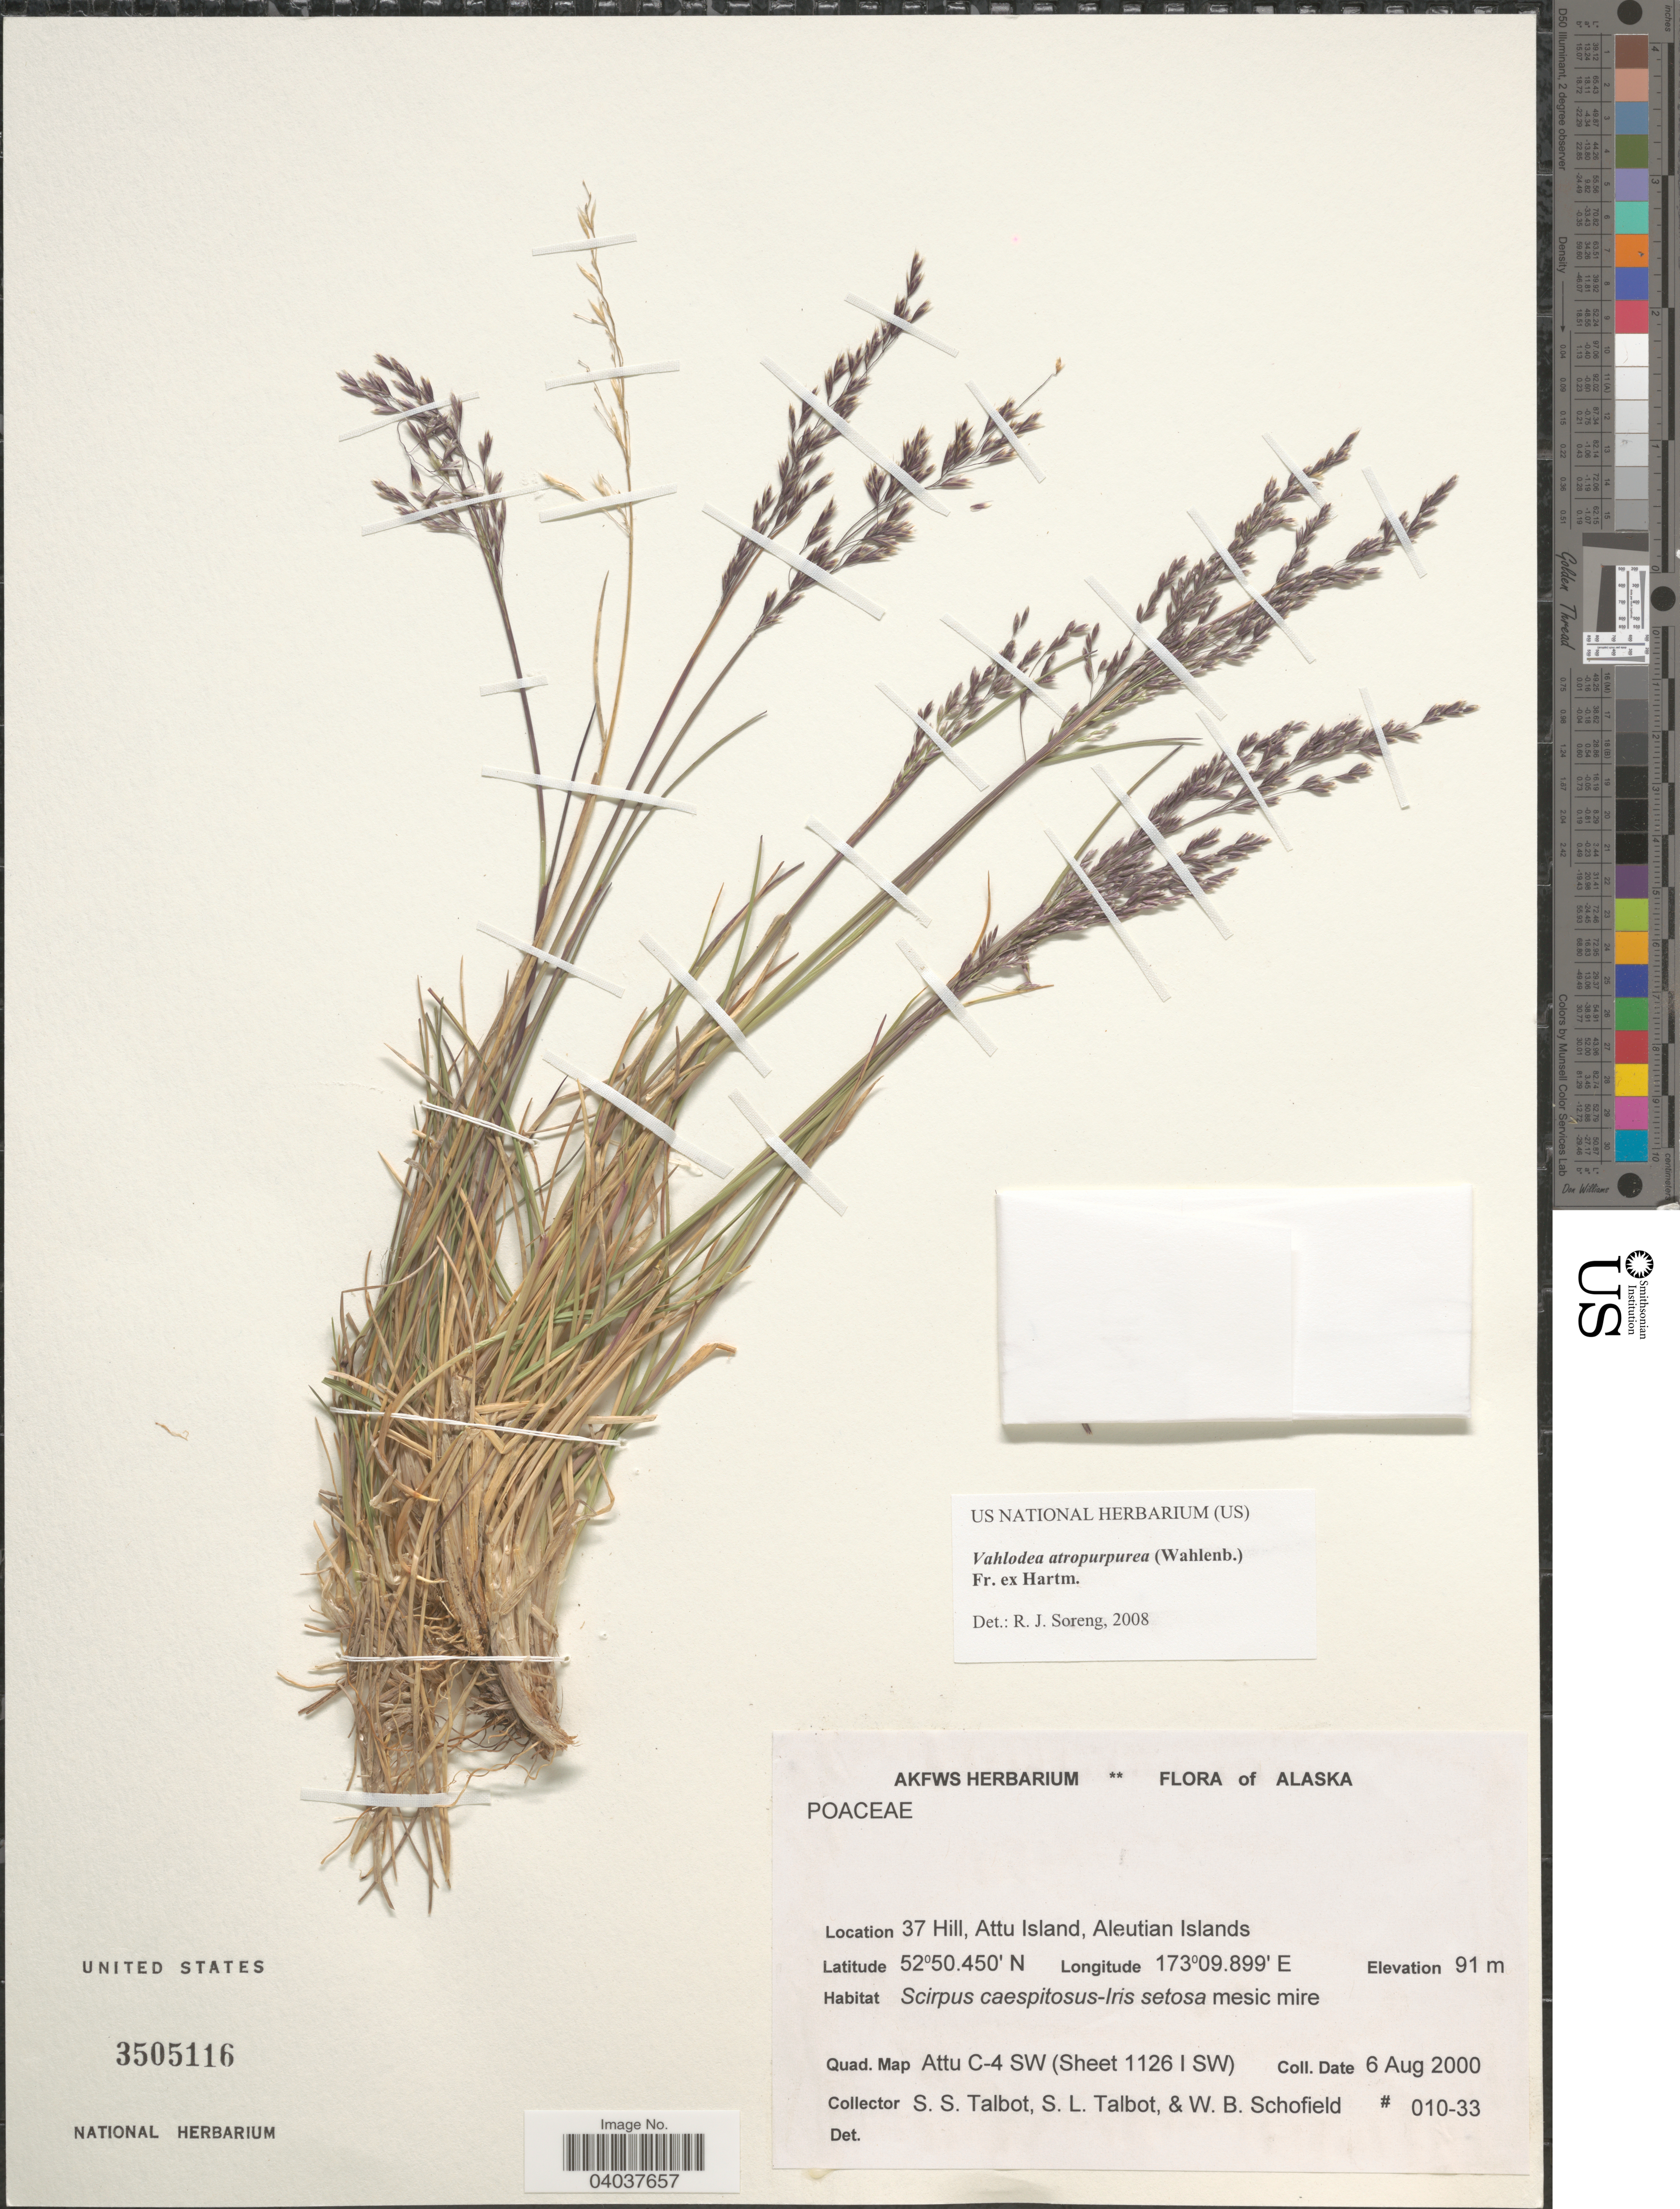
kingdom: Plantae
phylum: Tracheophyta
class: Liliopsida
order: Poales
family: Poaceae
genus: Vahlodea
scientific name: Vahlodea atropurpurea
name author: (Wahlenb.) Fr. ex Hartm.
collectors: S. S. Talbot, S. Talbot & W. Schofield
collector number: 010-33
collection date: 2000-08-06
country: United States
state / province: Alaska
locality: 37 Hill, Attu Island, Aleutian Islands. Quad. Map Attu C-4 SW (Sheet 1126 I SW).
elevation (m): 91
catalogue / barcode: US 3505116